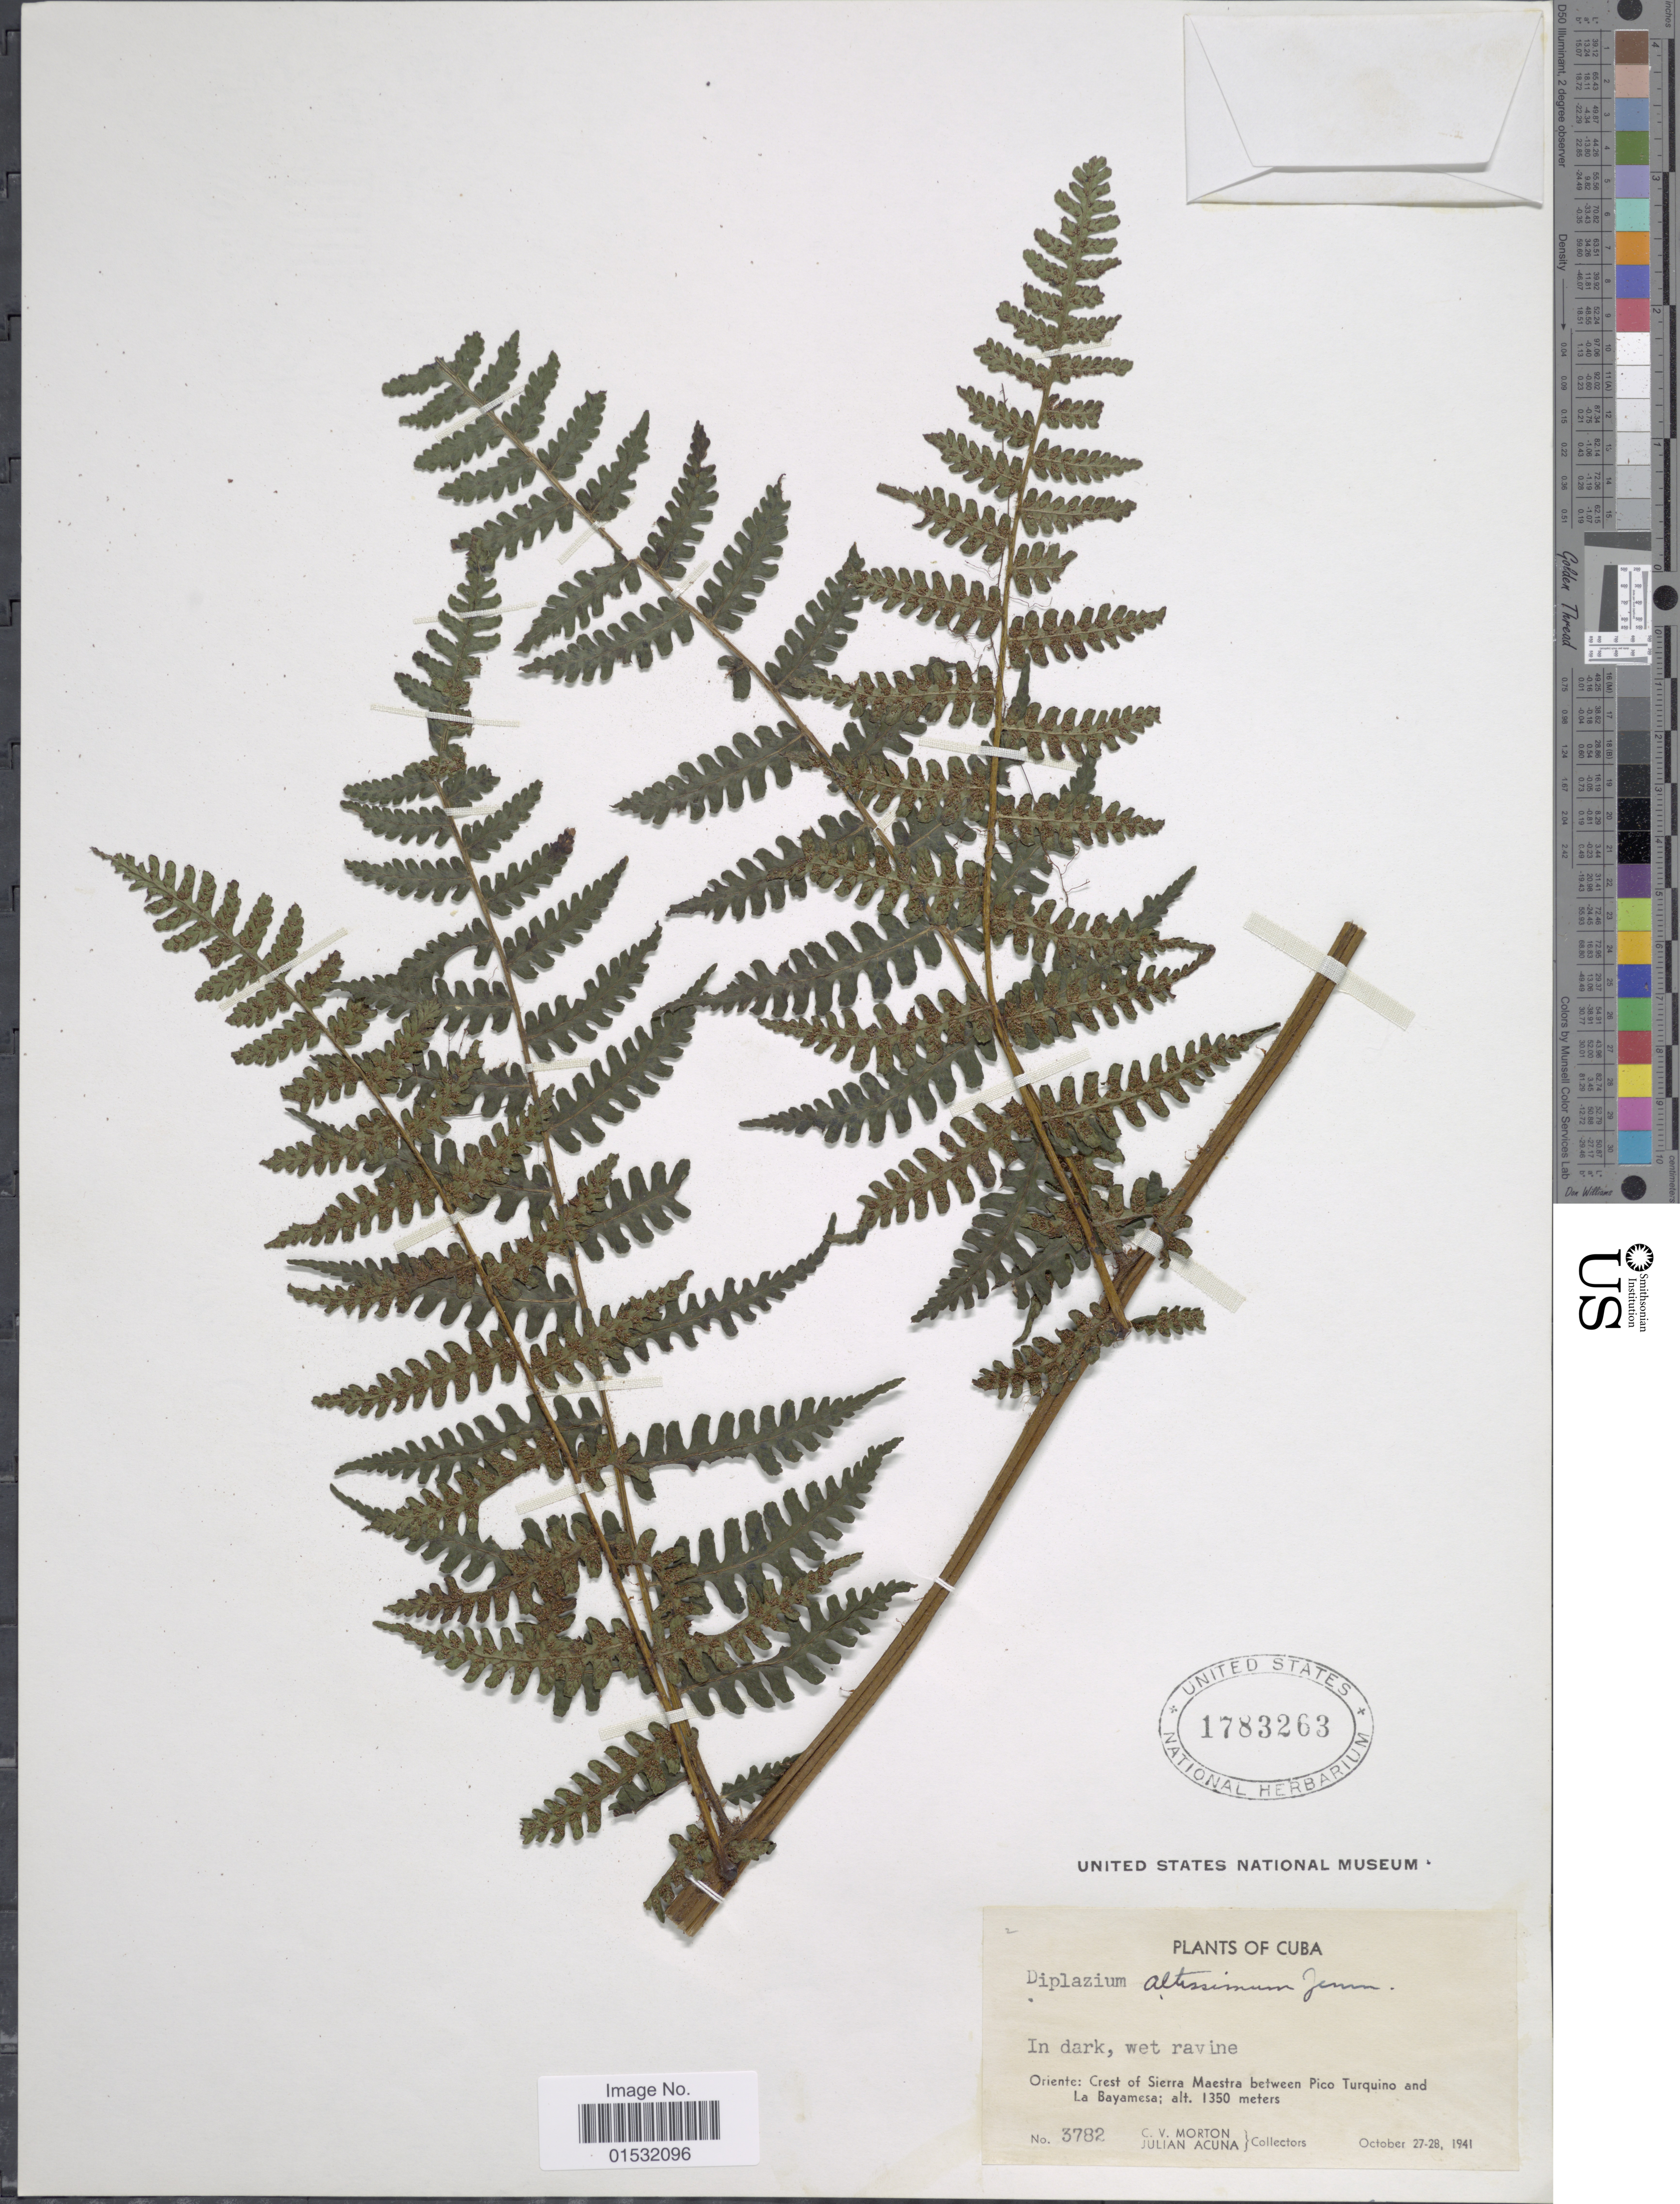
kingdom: Plantae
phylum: Tracheophyta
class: Polypodiopsida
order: Polypodiales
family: Athyriaceae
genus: Diplazium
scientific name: Diplazium altissimum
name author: (Jenman) C. Chr.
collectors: C. V. Morton & J. B. Acuña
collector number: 3782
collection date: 1941-10-27/1941-10-28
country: Cuba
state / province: Oriente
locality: Crest of Sierra Maestra between Pico Turquino and La Bayamesa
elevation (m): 1350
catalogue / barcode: US 1783263